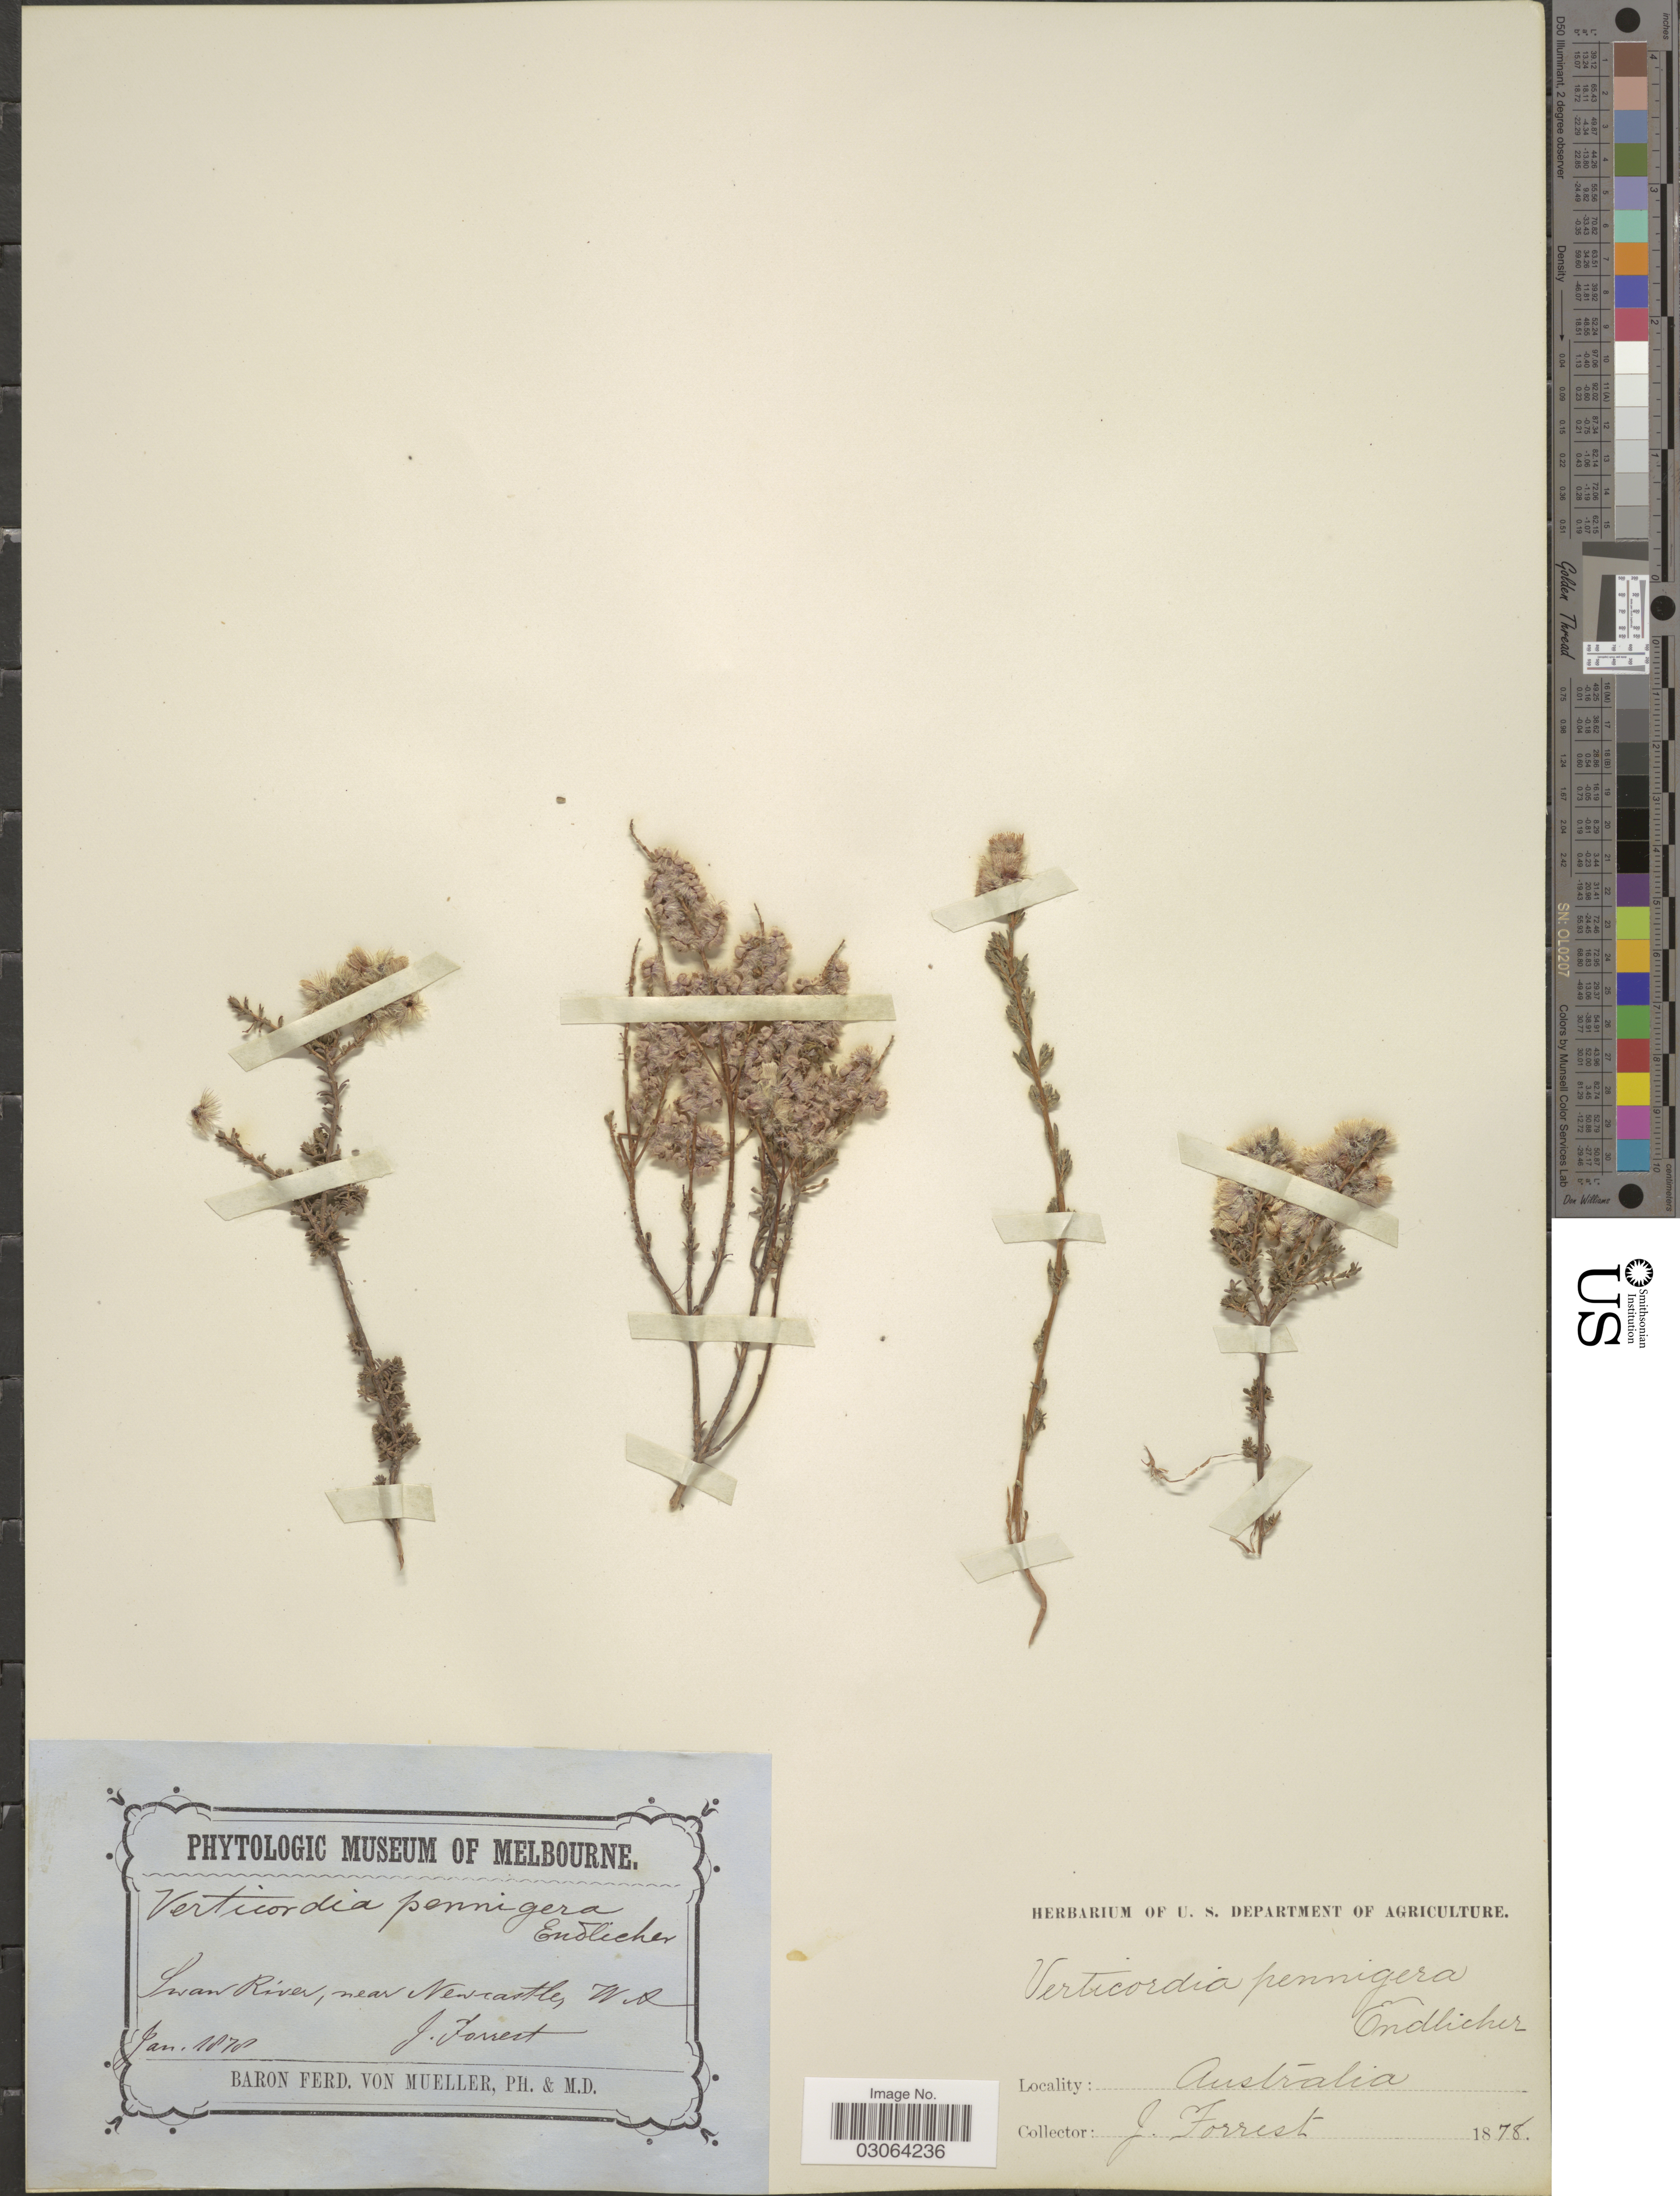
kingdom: Plantae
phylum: Tracheophyta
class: Magnoliopsida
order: Myrtales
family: Myrtaceae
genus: Verticordia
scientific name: Verticordia pennigera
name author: Endl.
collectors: J. Forrest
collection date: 1878-01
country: Australia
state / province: Western Australia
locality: Swan River, near Newcastle, W. A.